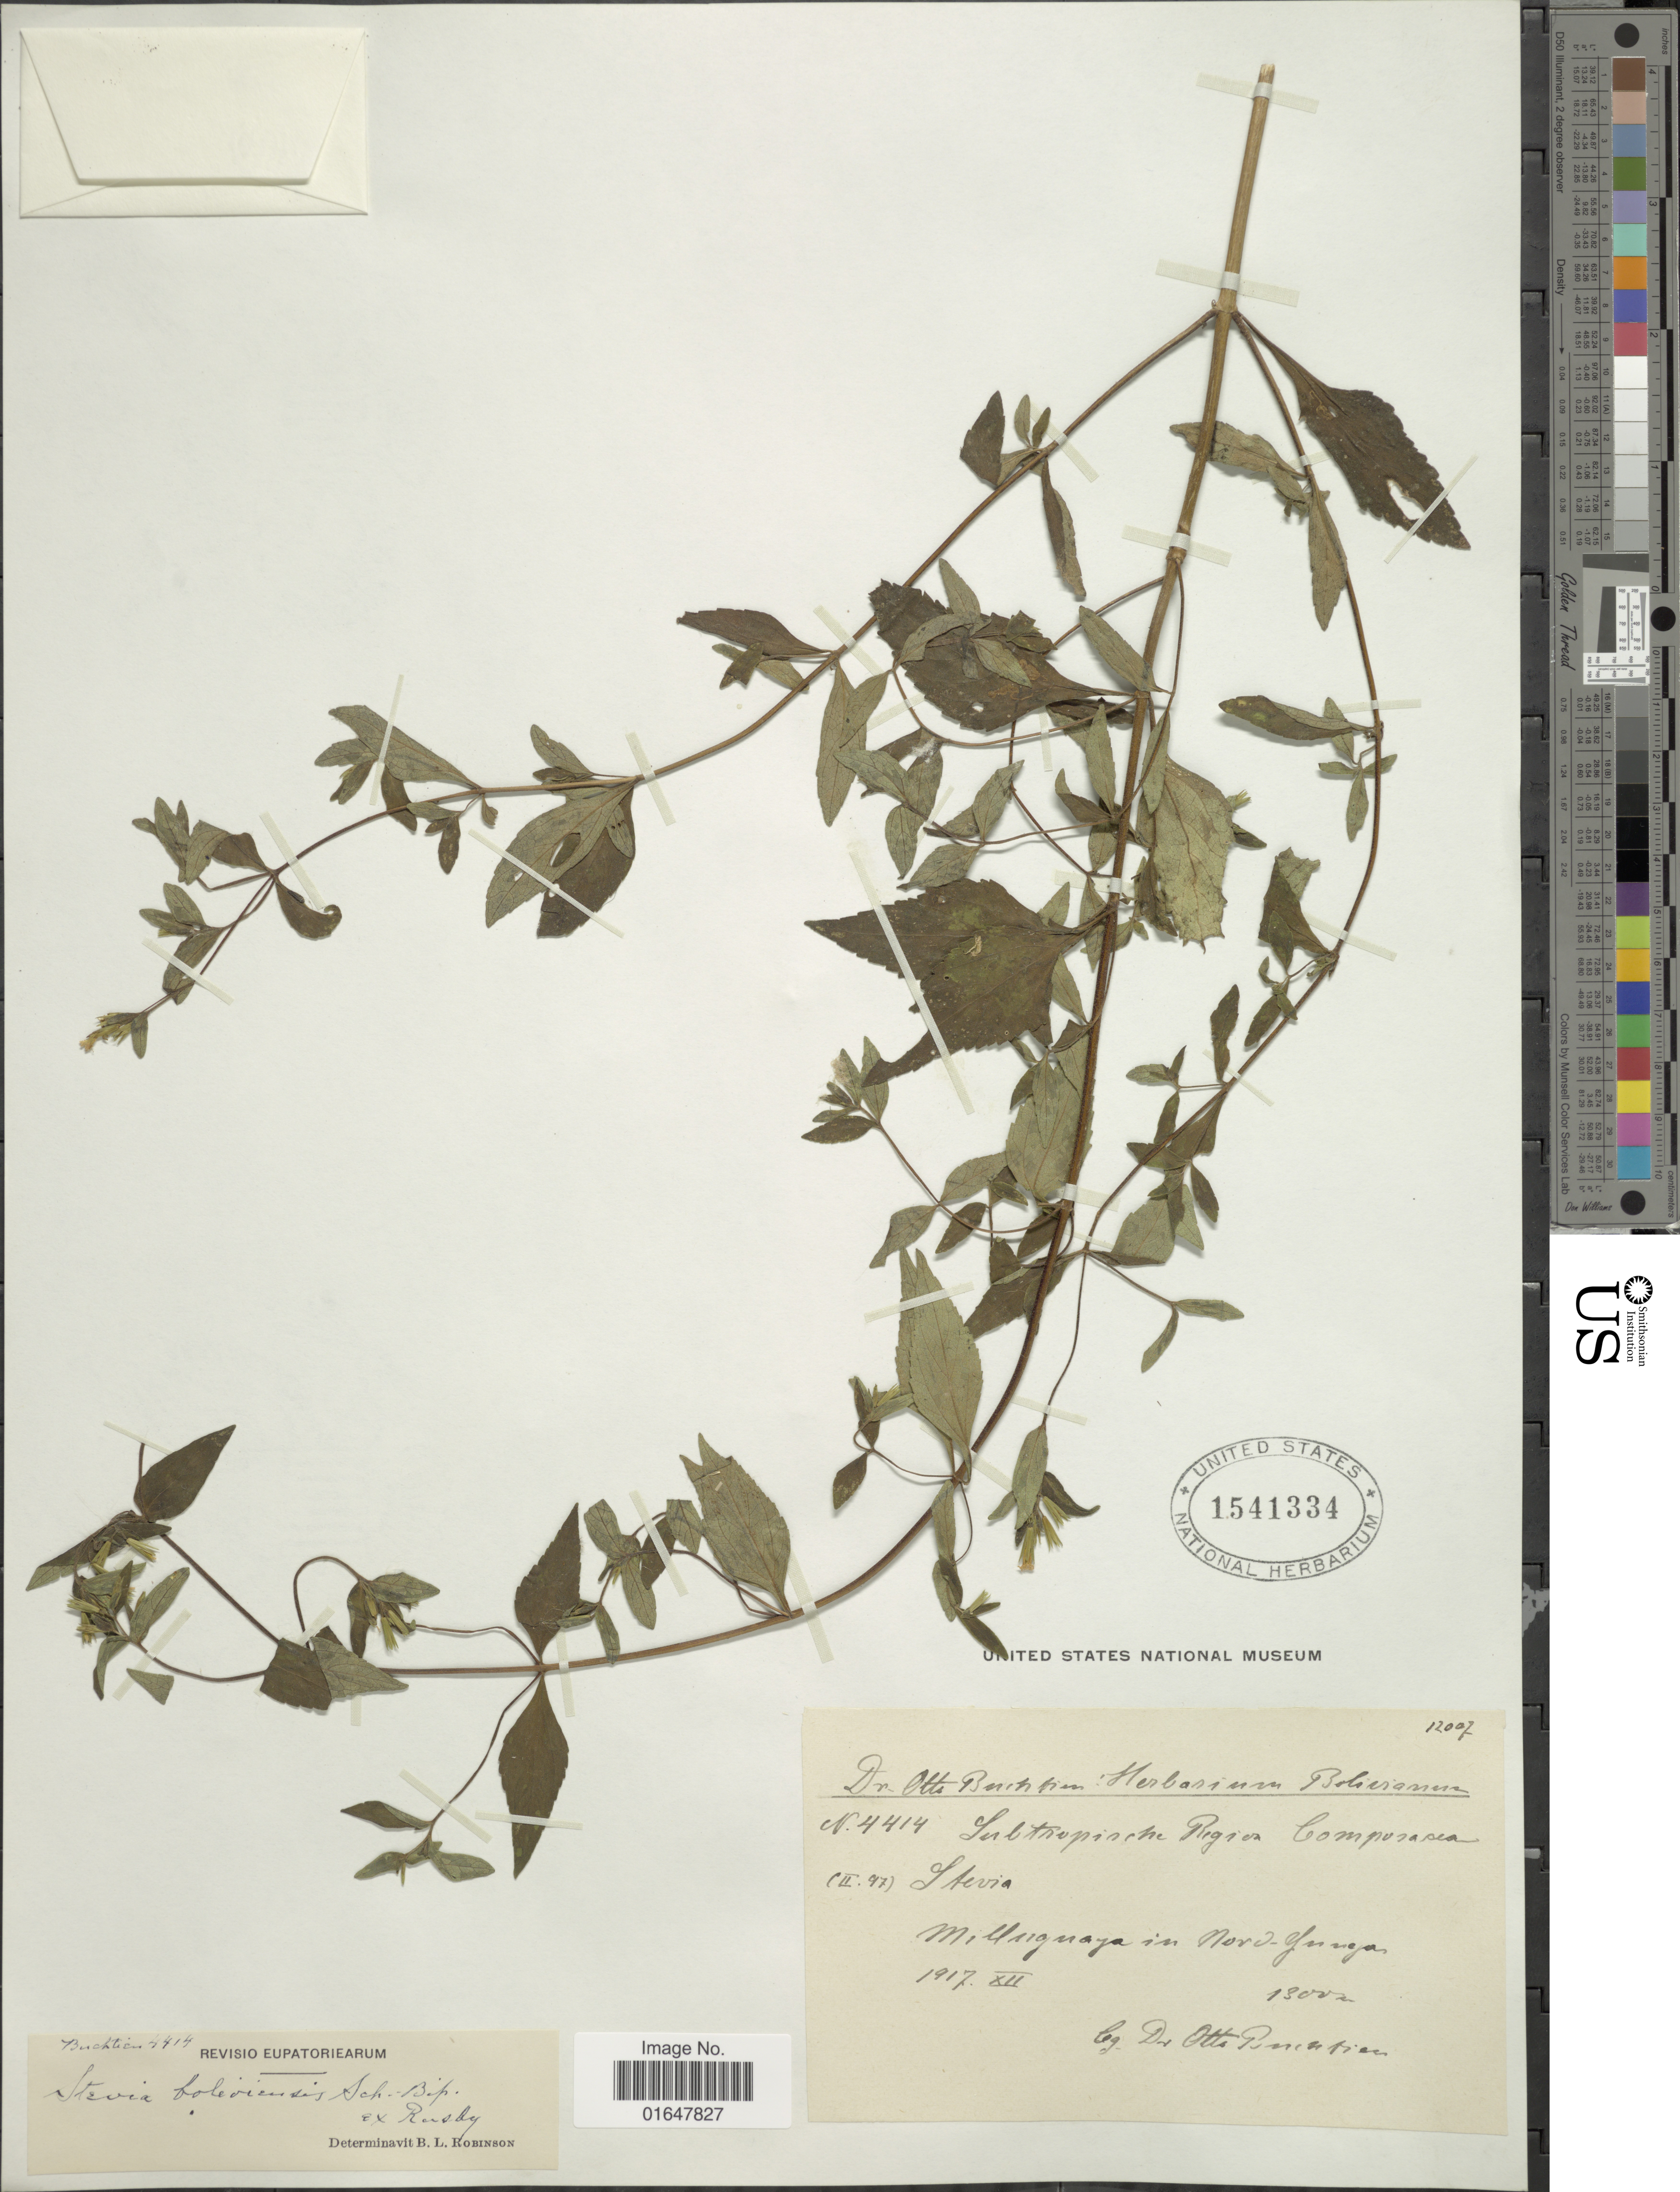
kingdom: Plantae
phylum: Tracheophyta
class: Magnoliopsida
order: Asterales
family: Asteraceae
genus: Stevia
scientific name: Stevia boliviensis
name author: Sch. Bip. ex Rusby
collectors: O. Buchtien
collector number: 4414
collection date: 1917-12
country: Bolivia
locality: Milluguaya in Nord-Yungas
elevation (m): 1300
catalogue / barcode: US 1541334